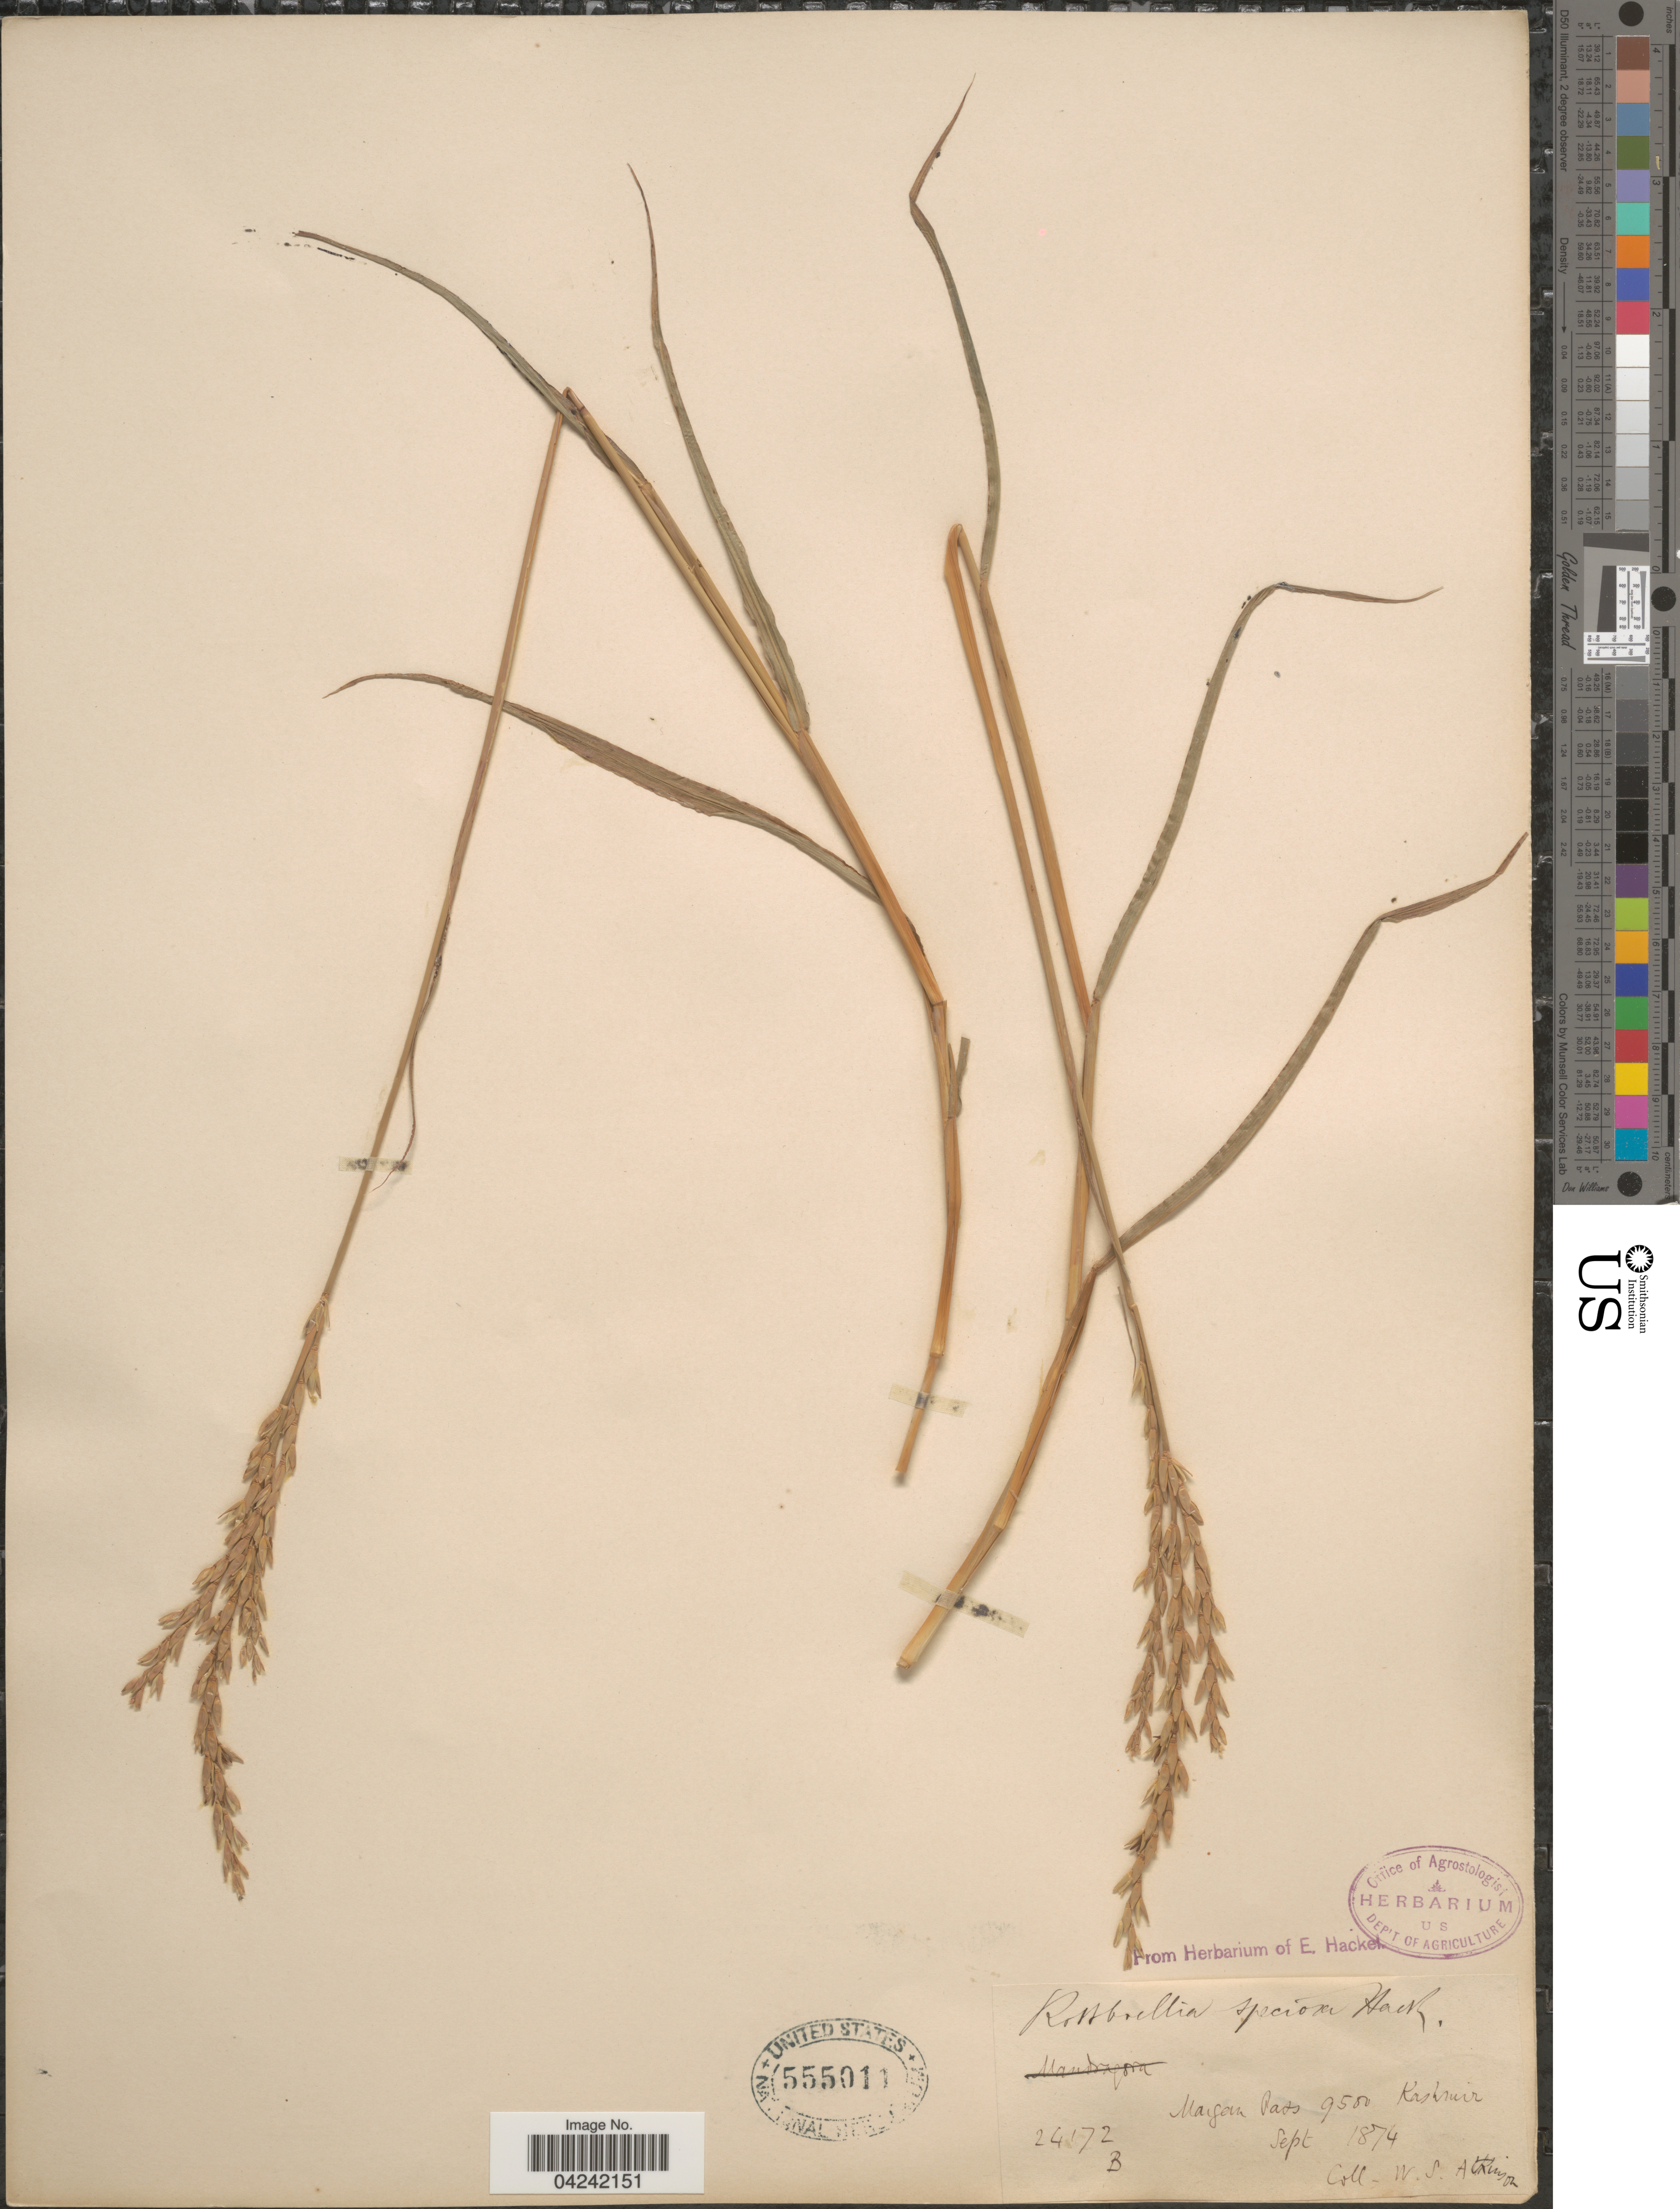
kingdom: Plantae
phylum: Tracheophyta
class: Liliopsida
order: Poales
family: Poaceae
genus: Phacelurus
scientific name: Phacelurus speciosus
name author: (Steud.) C. E. Hubb.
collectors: W. S. Atkinson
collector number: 24172B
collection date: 1874-09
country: India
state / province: Jammu and Kashmir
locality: Magan Pass, Kashmir.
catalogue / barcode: US 555011